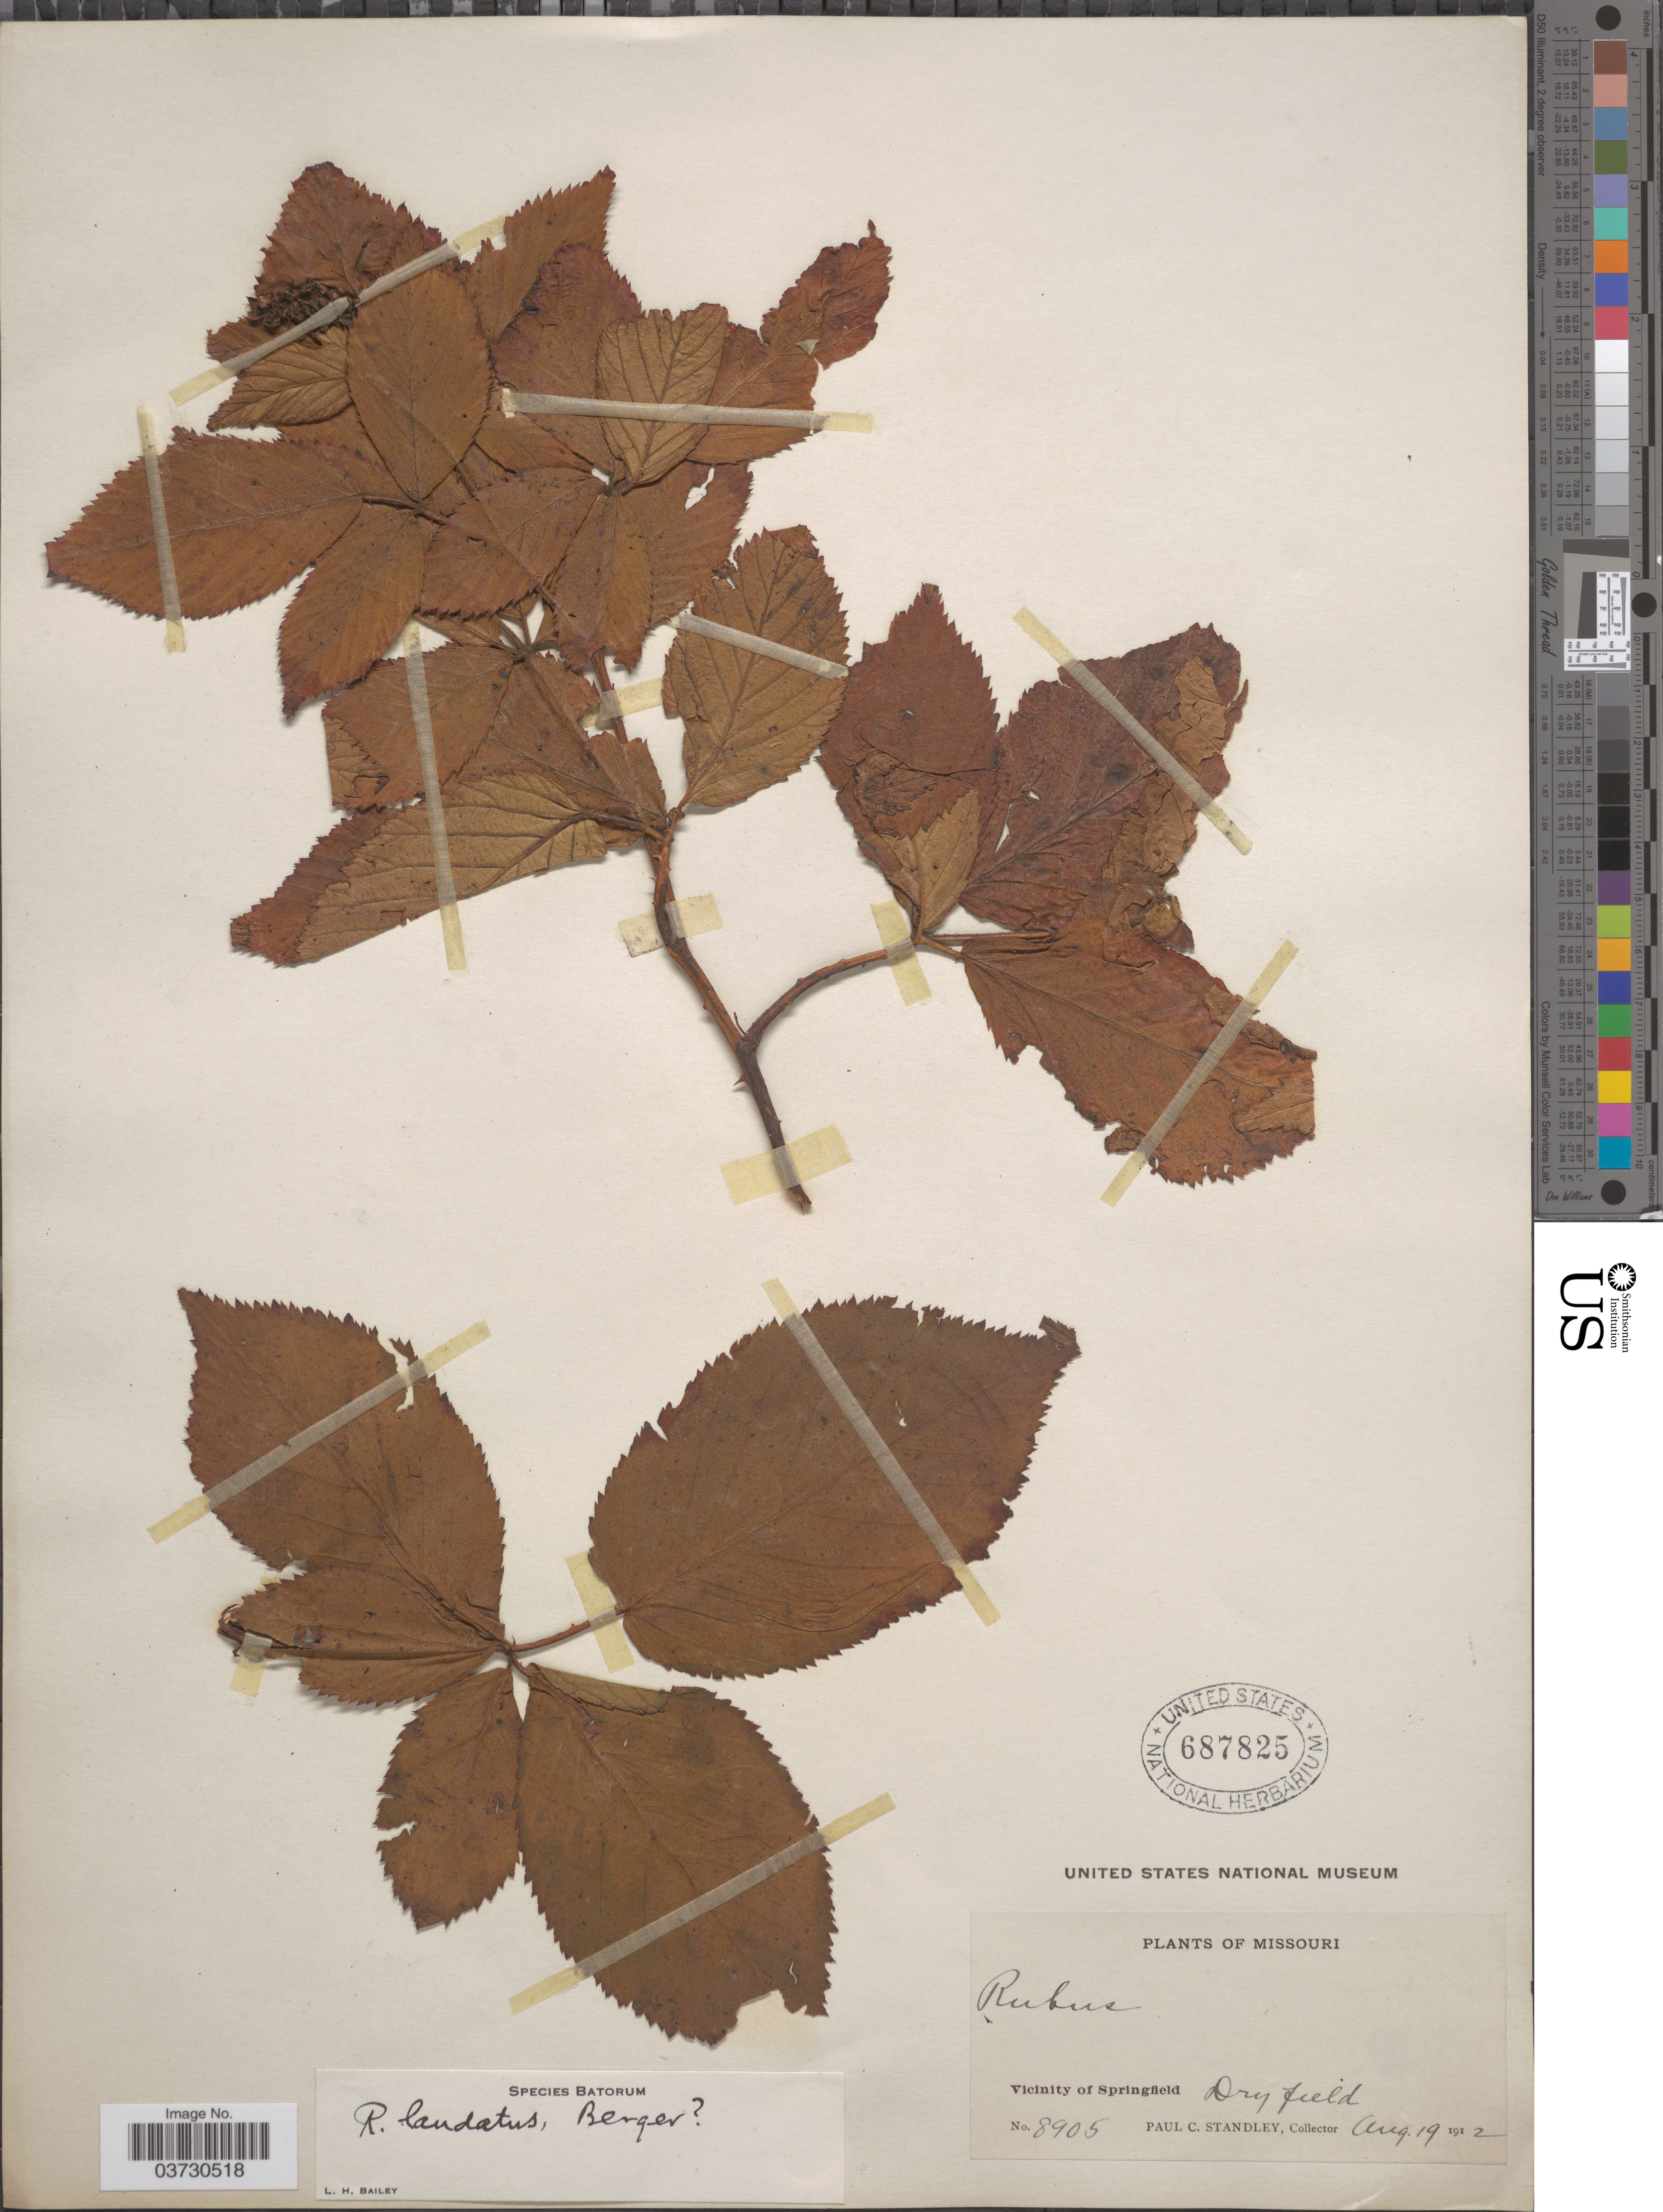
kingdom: Plantae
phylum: Tracheophyta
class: Magnoliopsida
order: Rosales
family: Rosaceae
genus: Rubus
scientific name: Rubus laudatus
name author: A. Berger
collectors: P. C. Standley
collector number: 8905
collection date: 1912-08-19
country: United States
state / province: Missouri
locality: Vicinity of Springfield.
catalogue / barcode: US 687825